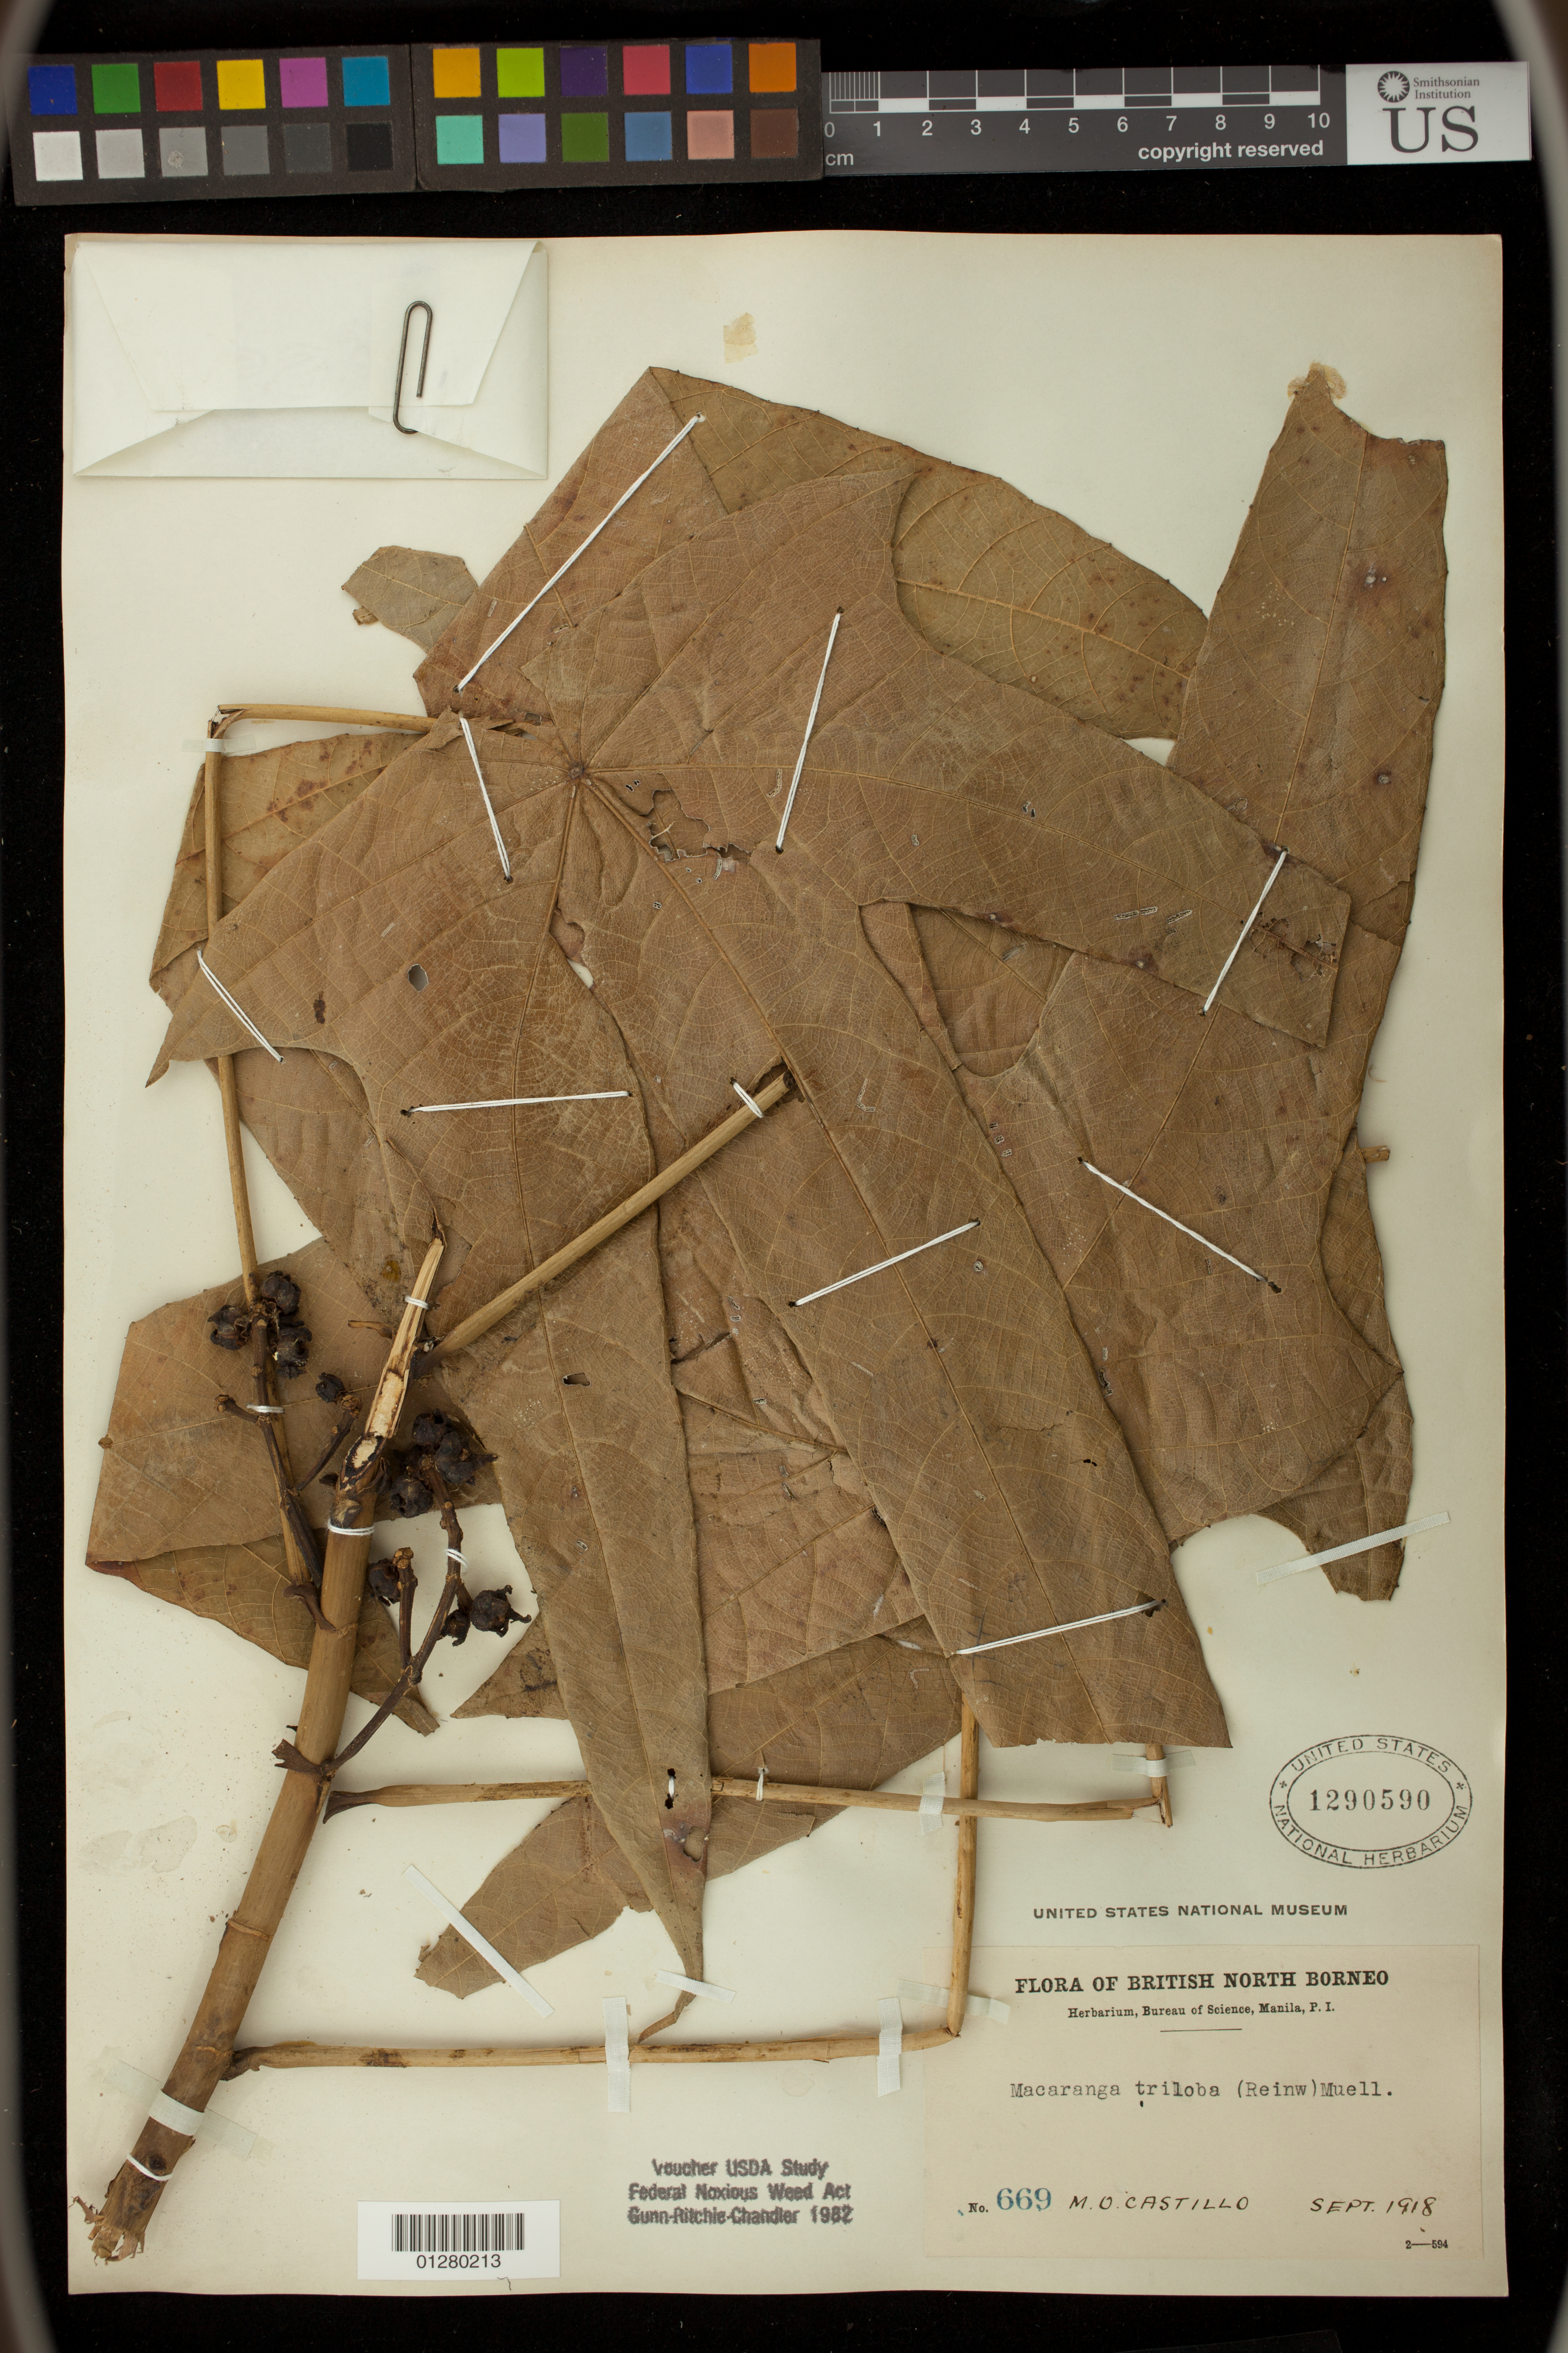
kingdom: Plantae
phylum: Tracheophyta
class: Magnoliopsida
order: Malpighiales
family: Euphorbiaceae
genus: Macaranga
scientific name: Macaranga triloba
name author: (Thunb.) Müll. Arg.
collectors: M. Castillo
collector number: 669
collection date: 1918-09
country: Malaysia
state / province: Sabah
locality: British North Borneo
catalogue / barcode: US 1290590